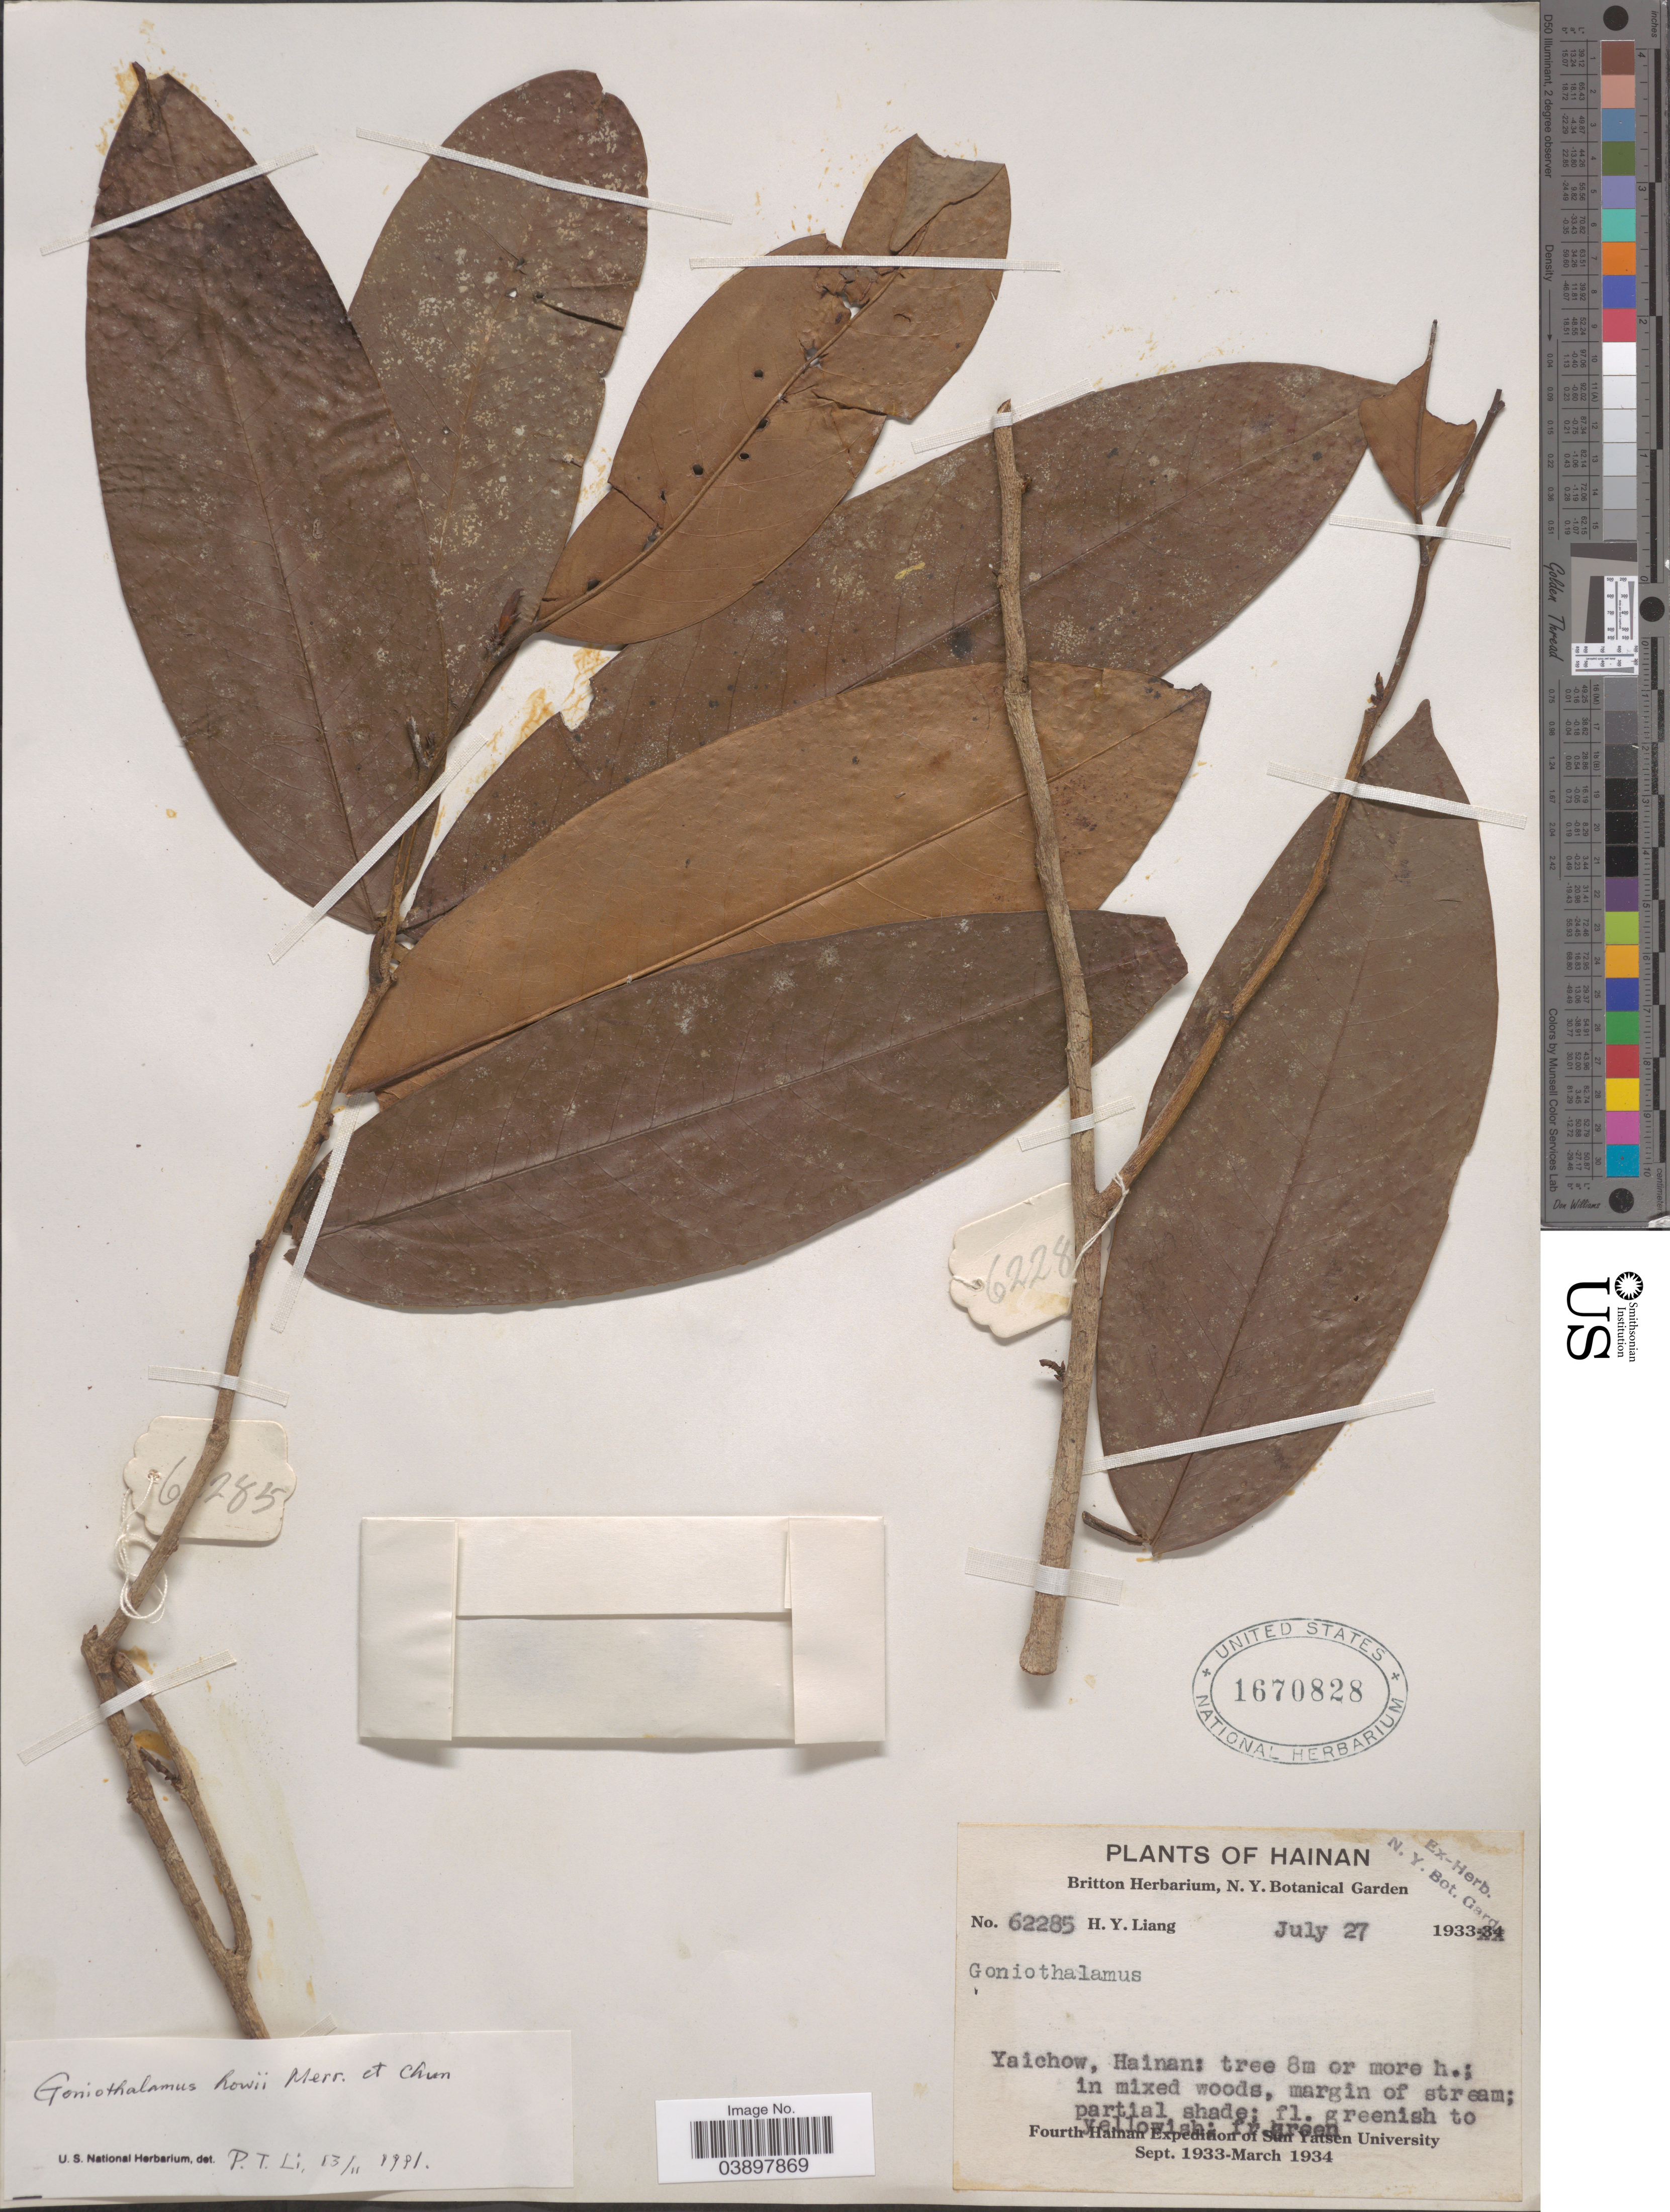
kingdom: Plantae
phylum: Tracheophyta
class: Magnoliopsida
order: Magnoliales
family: Annonaceae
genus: Goniothalamus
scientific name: Goniothalamus howii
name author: Merr. & Chun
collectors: H. Y. Liang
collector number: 62285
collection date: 1933-07-27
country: China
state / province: Hainan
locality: Yaichow: margin of stream.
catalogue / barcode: US 1670828